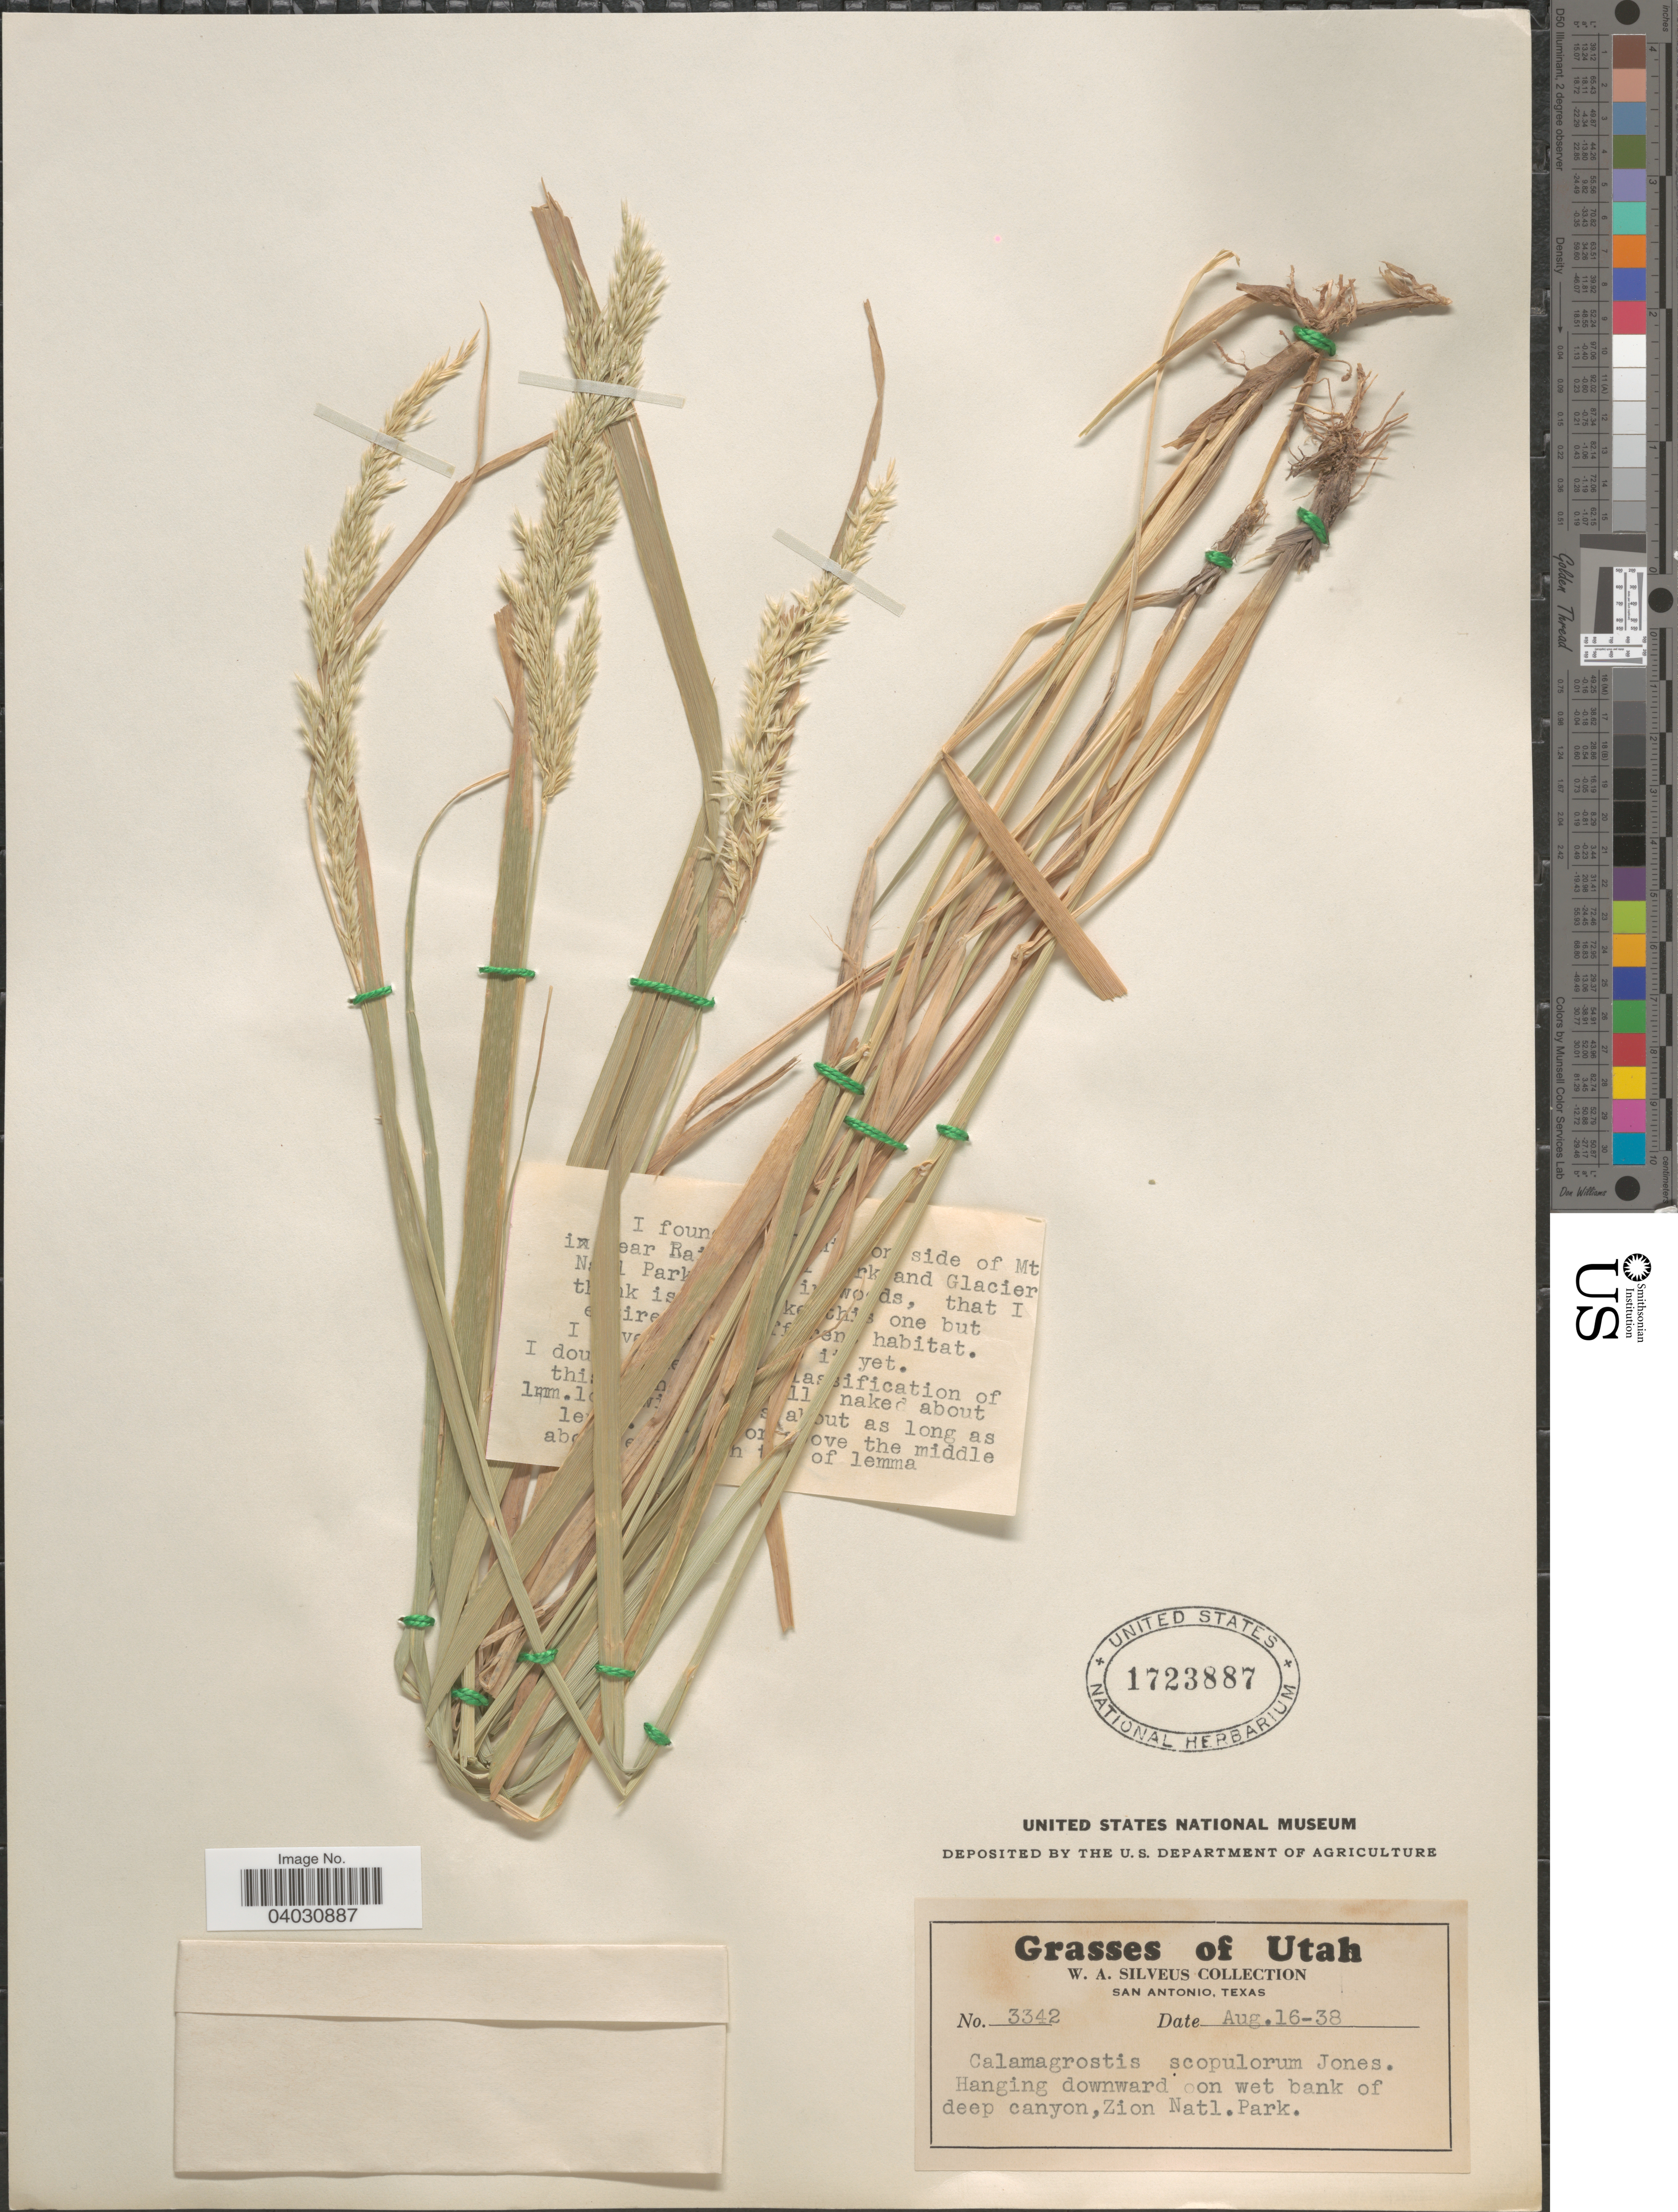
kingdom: Plantae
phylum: Tracheophyta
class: Liliopsida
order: Poales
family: Poaceae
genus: Calamagrostis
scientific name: Calamagrostis scopulorum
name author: M.E. Jones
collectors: W. Silveus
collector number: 3342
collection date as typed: Transcribed d/m/y: 16/8/38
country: United States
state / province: Utah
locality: Hanging downward on wet bank of deep canyon, Zion Natl. Park.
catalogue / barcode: US 1723887